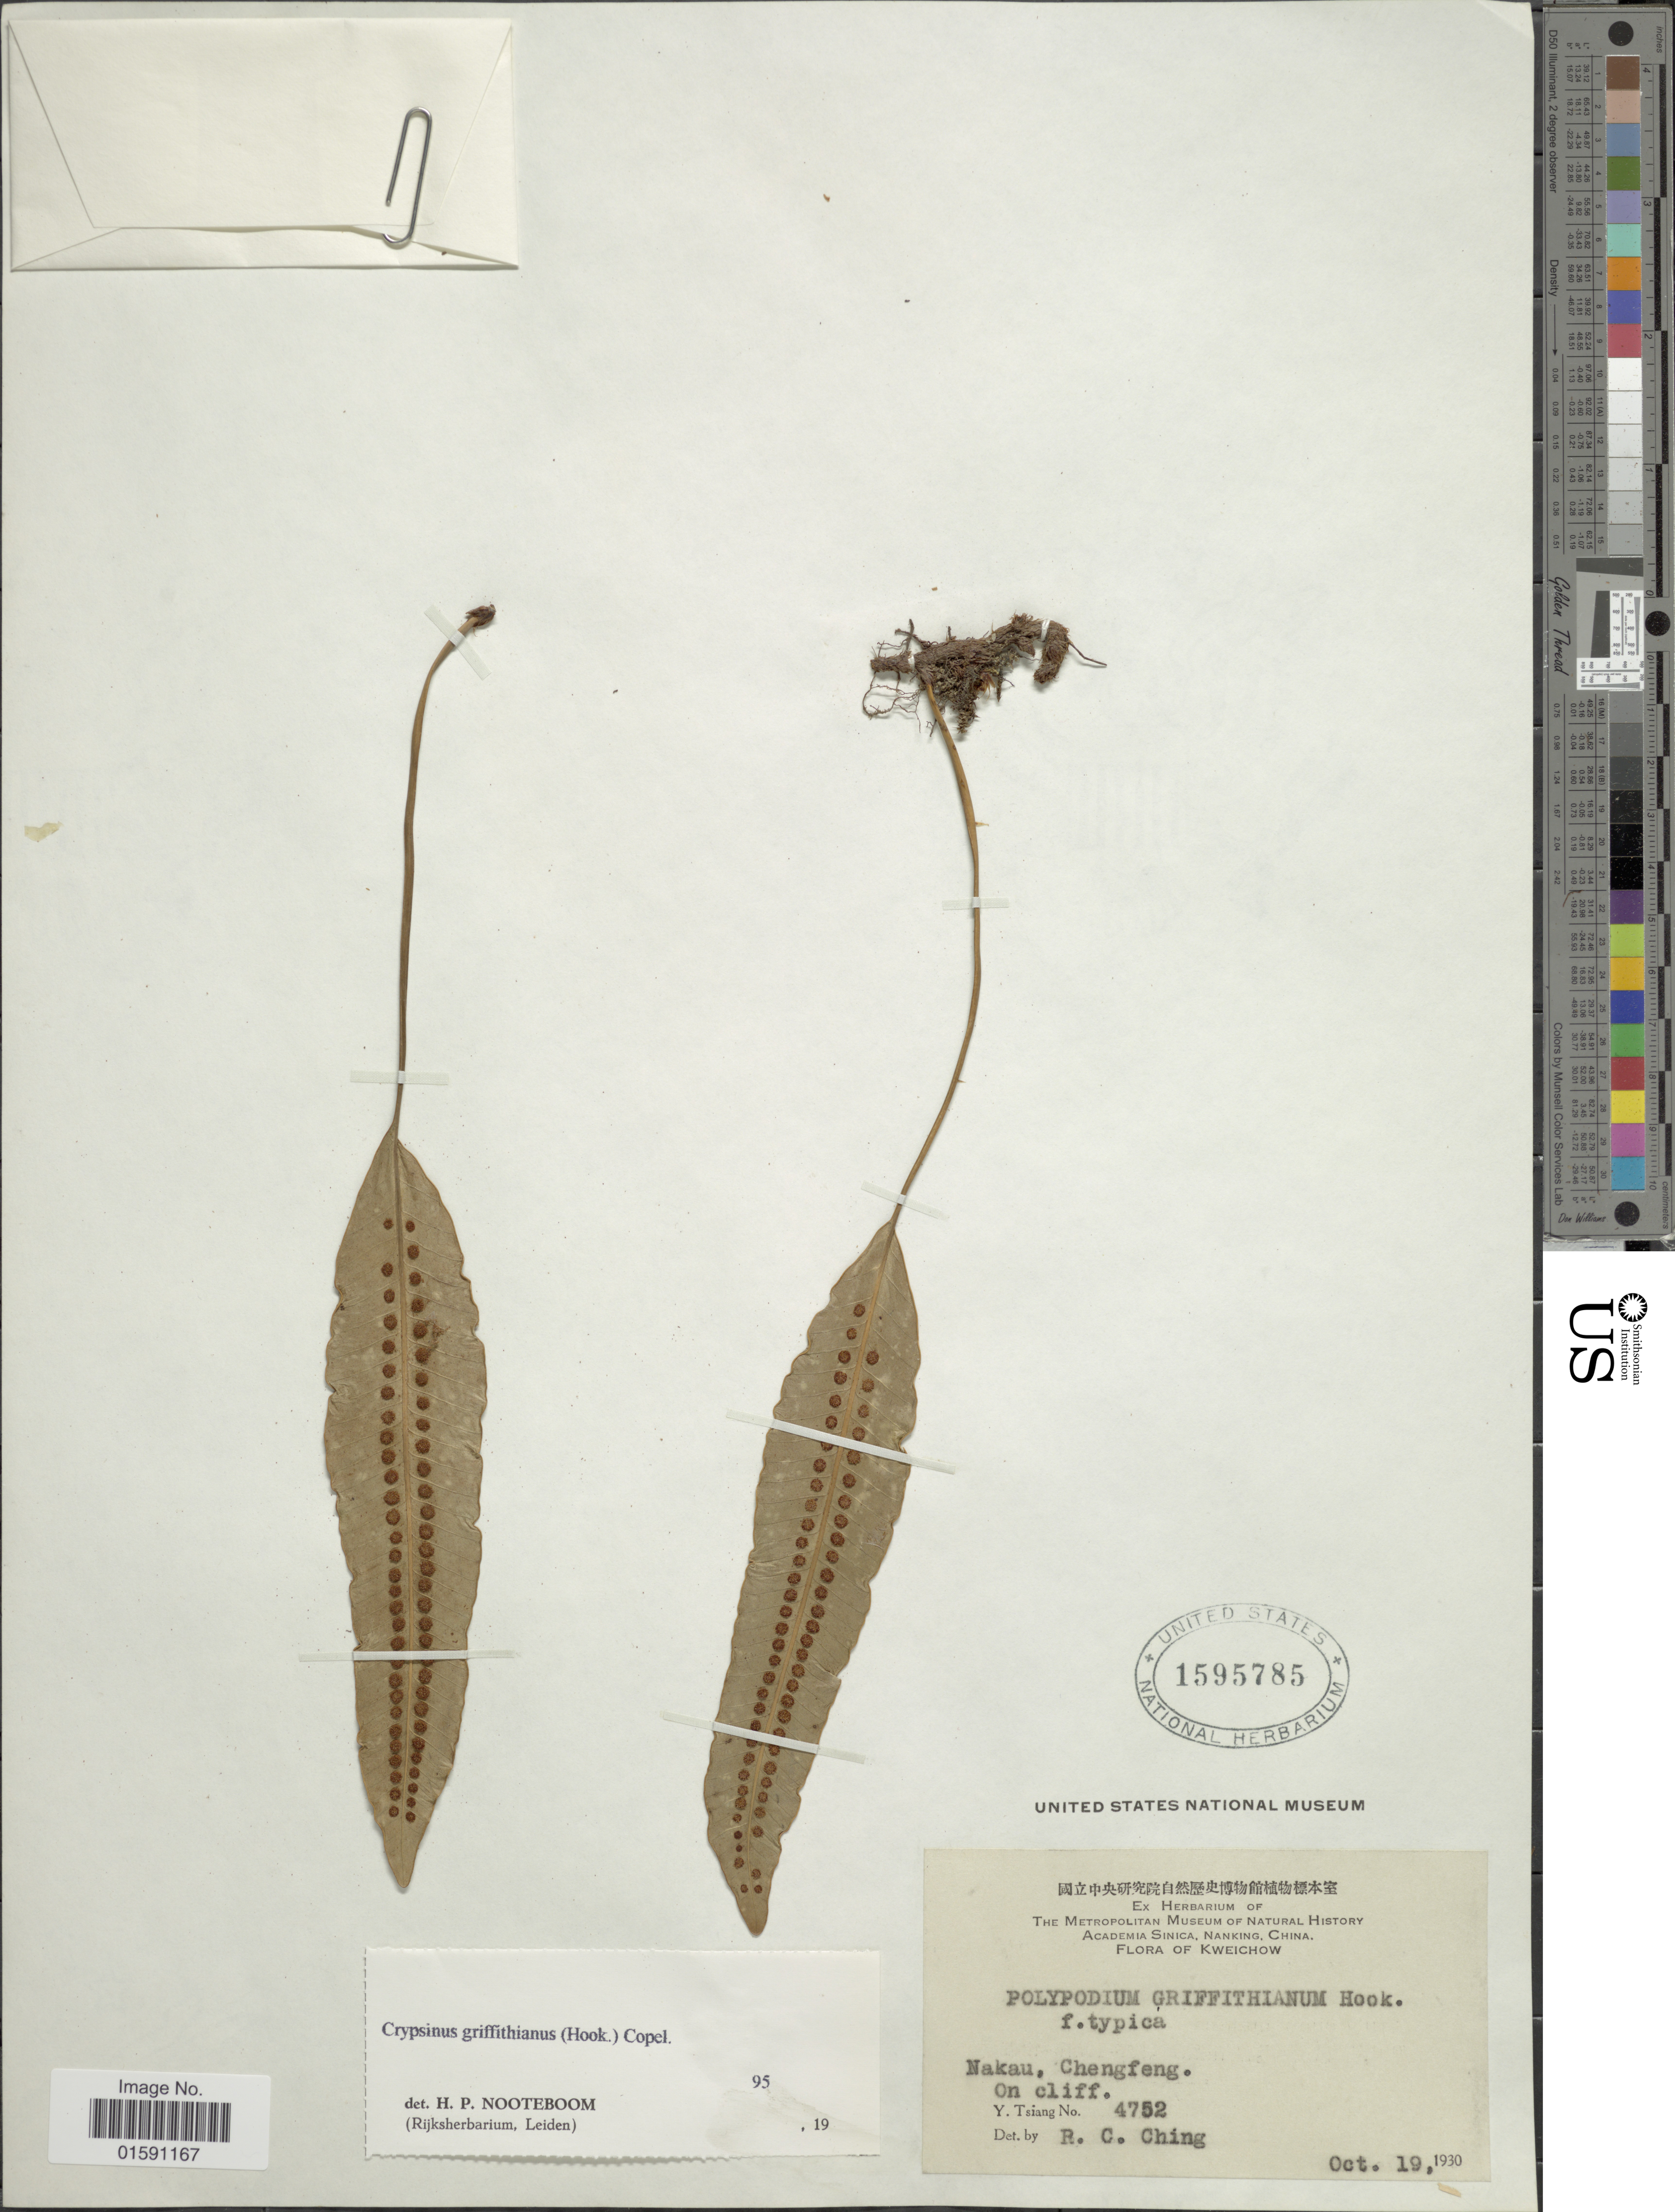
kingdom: Plantae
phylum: Tracheophyta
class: Polypodiopsida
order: Polypodiales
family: Polypodiaceae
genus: Selliguea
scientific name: Selliguea griffithiana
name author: (Hook.) Fraser-Jenk.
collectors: Y. Tsiang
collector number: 4752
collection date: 1930-10-19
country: China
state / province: Guizhou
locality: Kweichow. Nakau, Chengfeng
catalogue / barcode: US 1595785